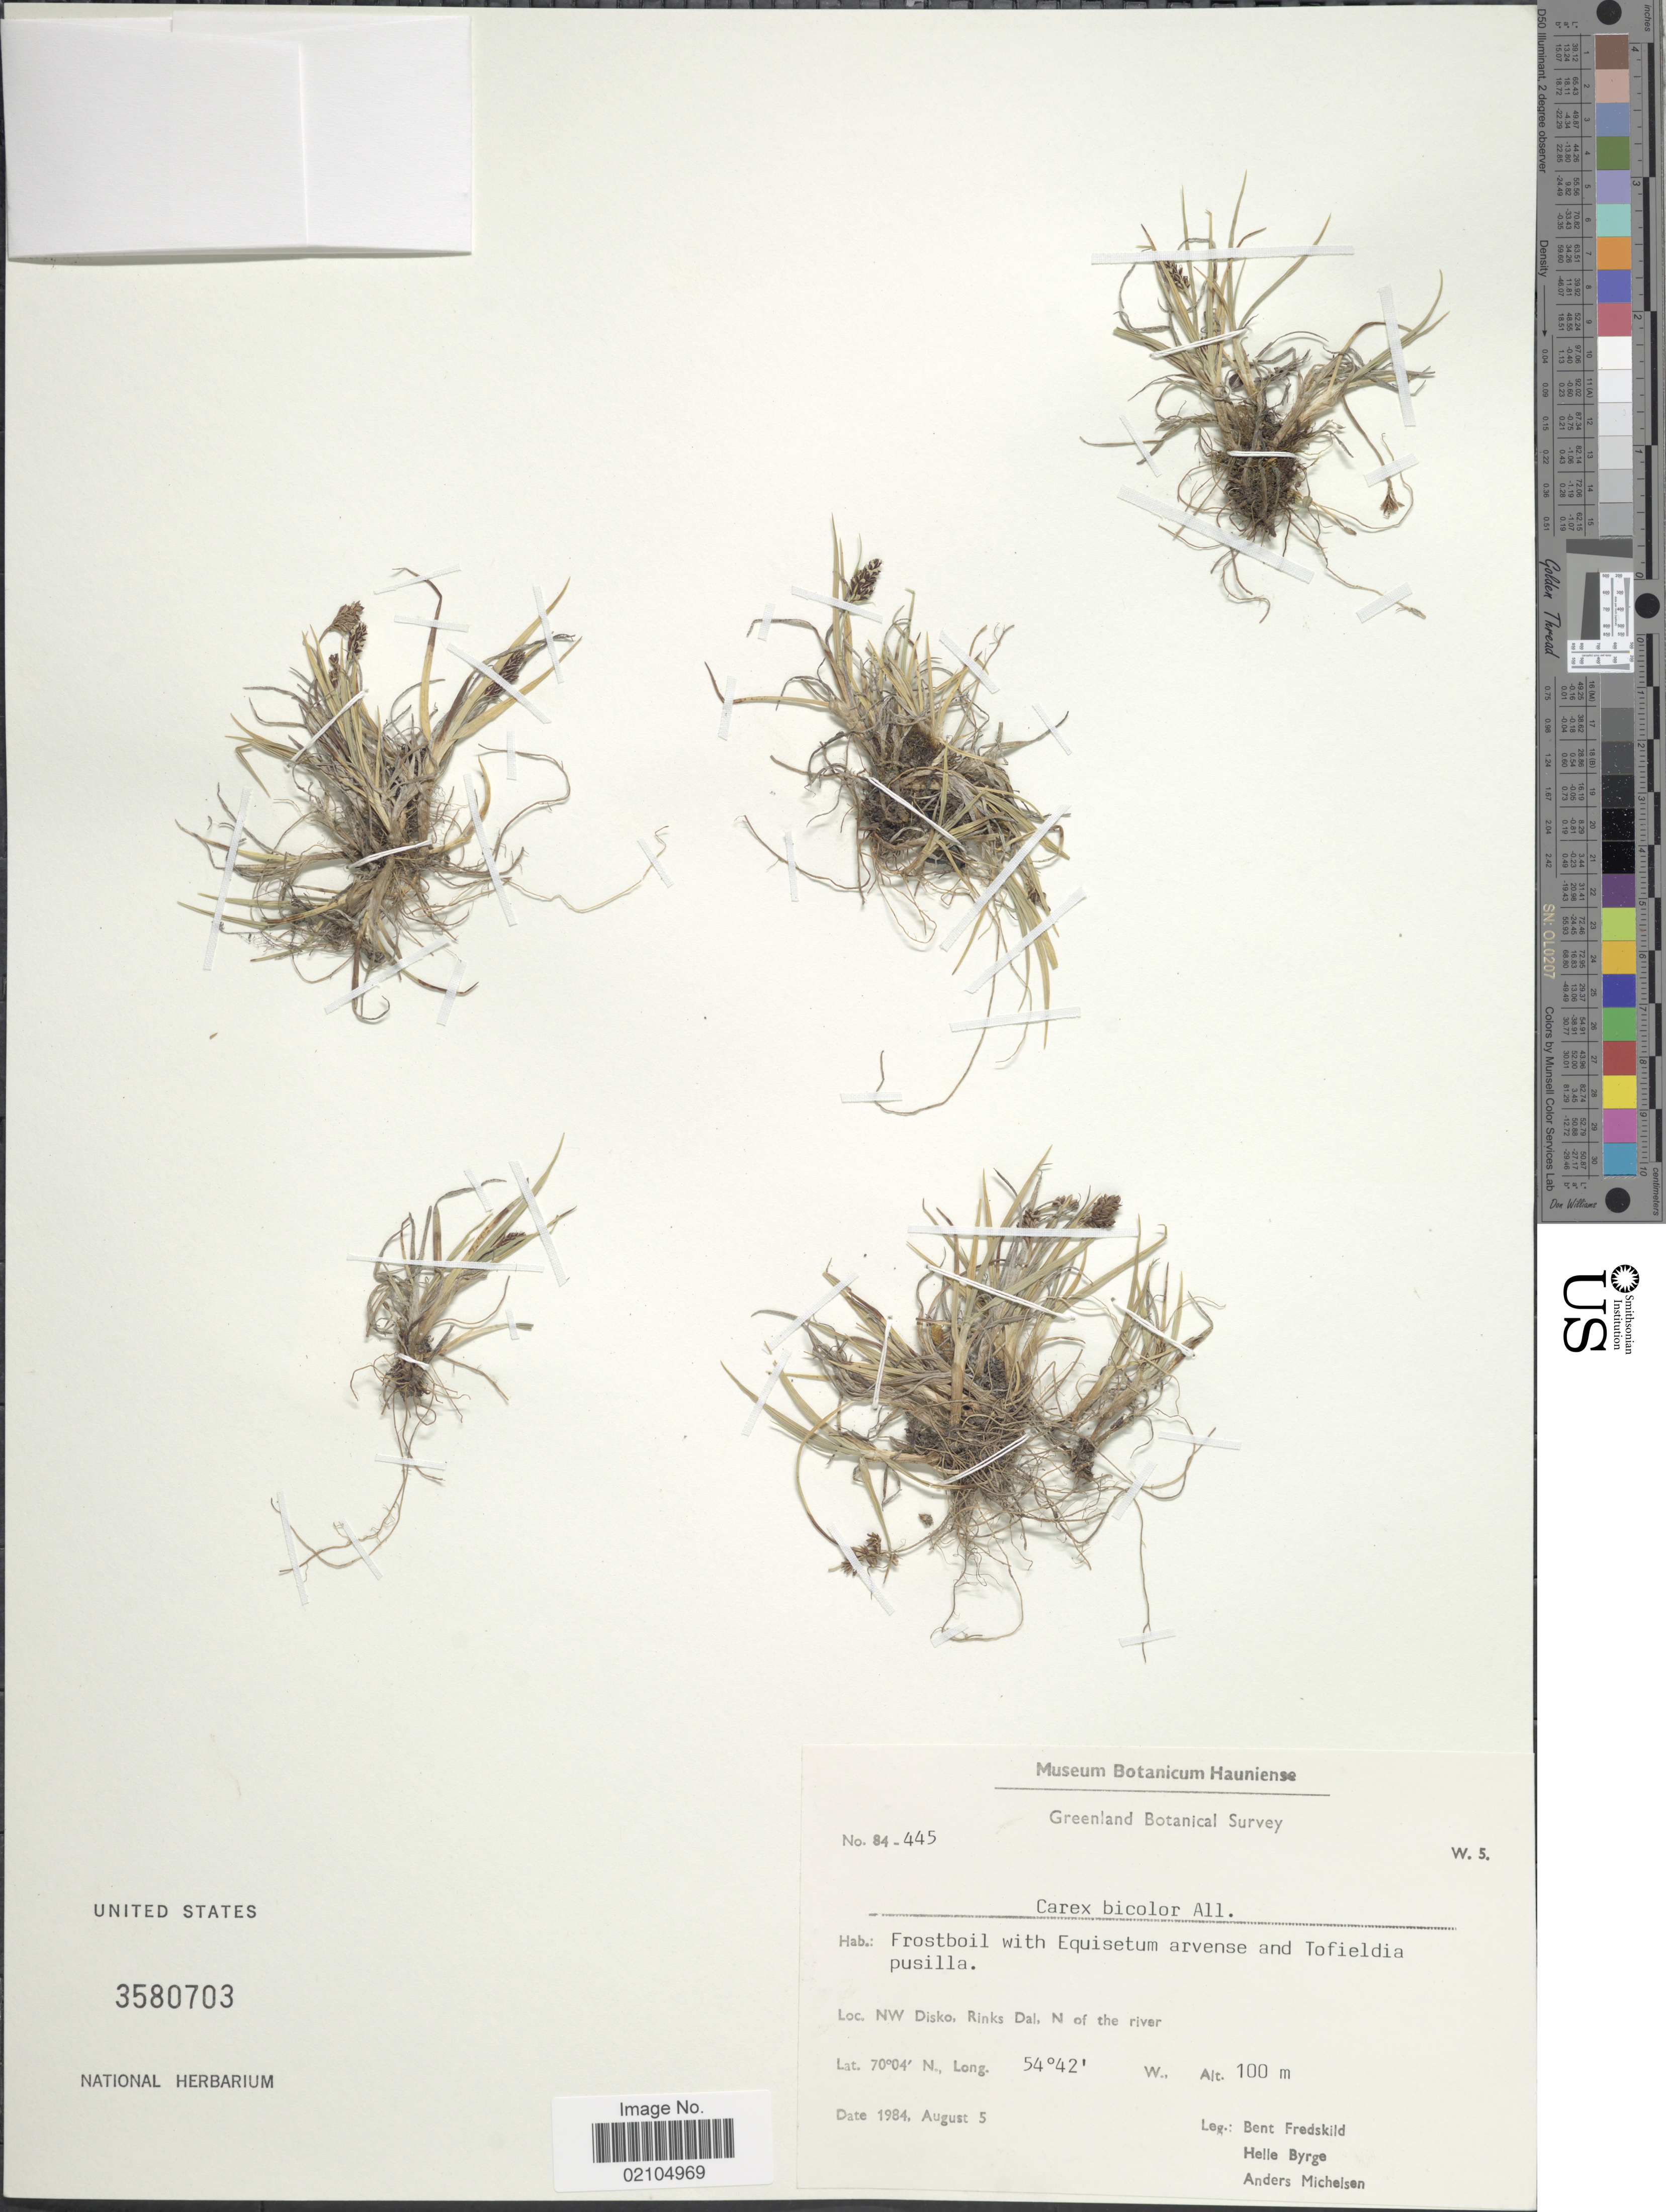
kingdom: Plantae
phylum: Tracheophyta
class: Liliopsida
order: Poales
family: Cyperaceae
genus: Carex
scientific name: Carex bicolor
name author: Bellardi ex All.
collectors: B. Fredskild, H. Byrge & A. Michelsen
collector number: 84-445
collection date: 1984-08-05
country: Greenland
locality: NW Disko, Rinks Dal, N of the river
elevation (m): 100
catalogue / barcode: US 3580703